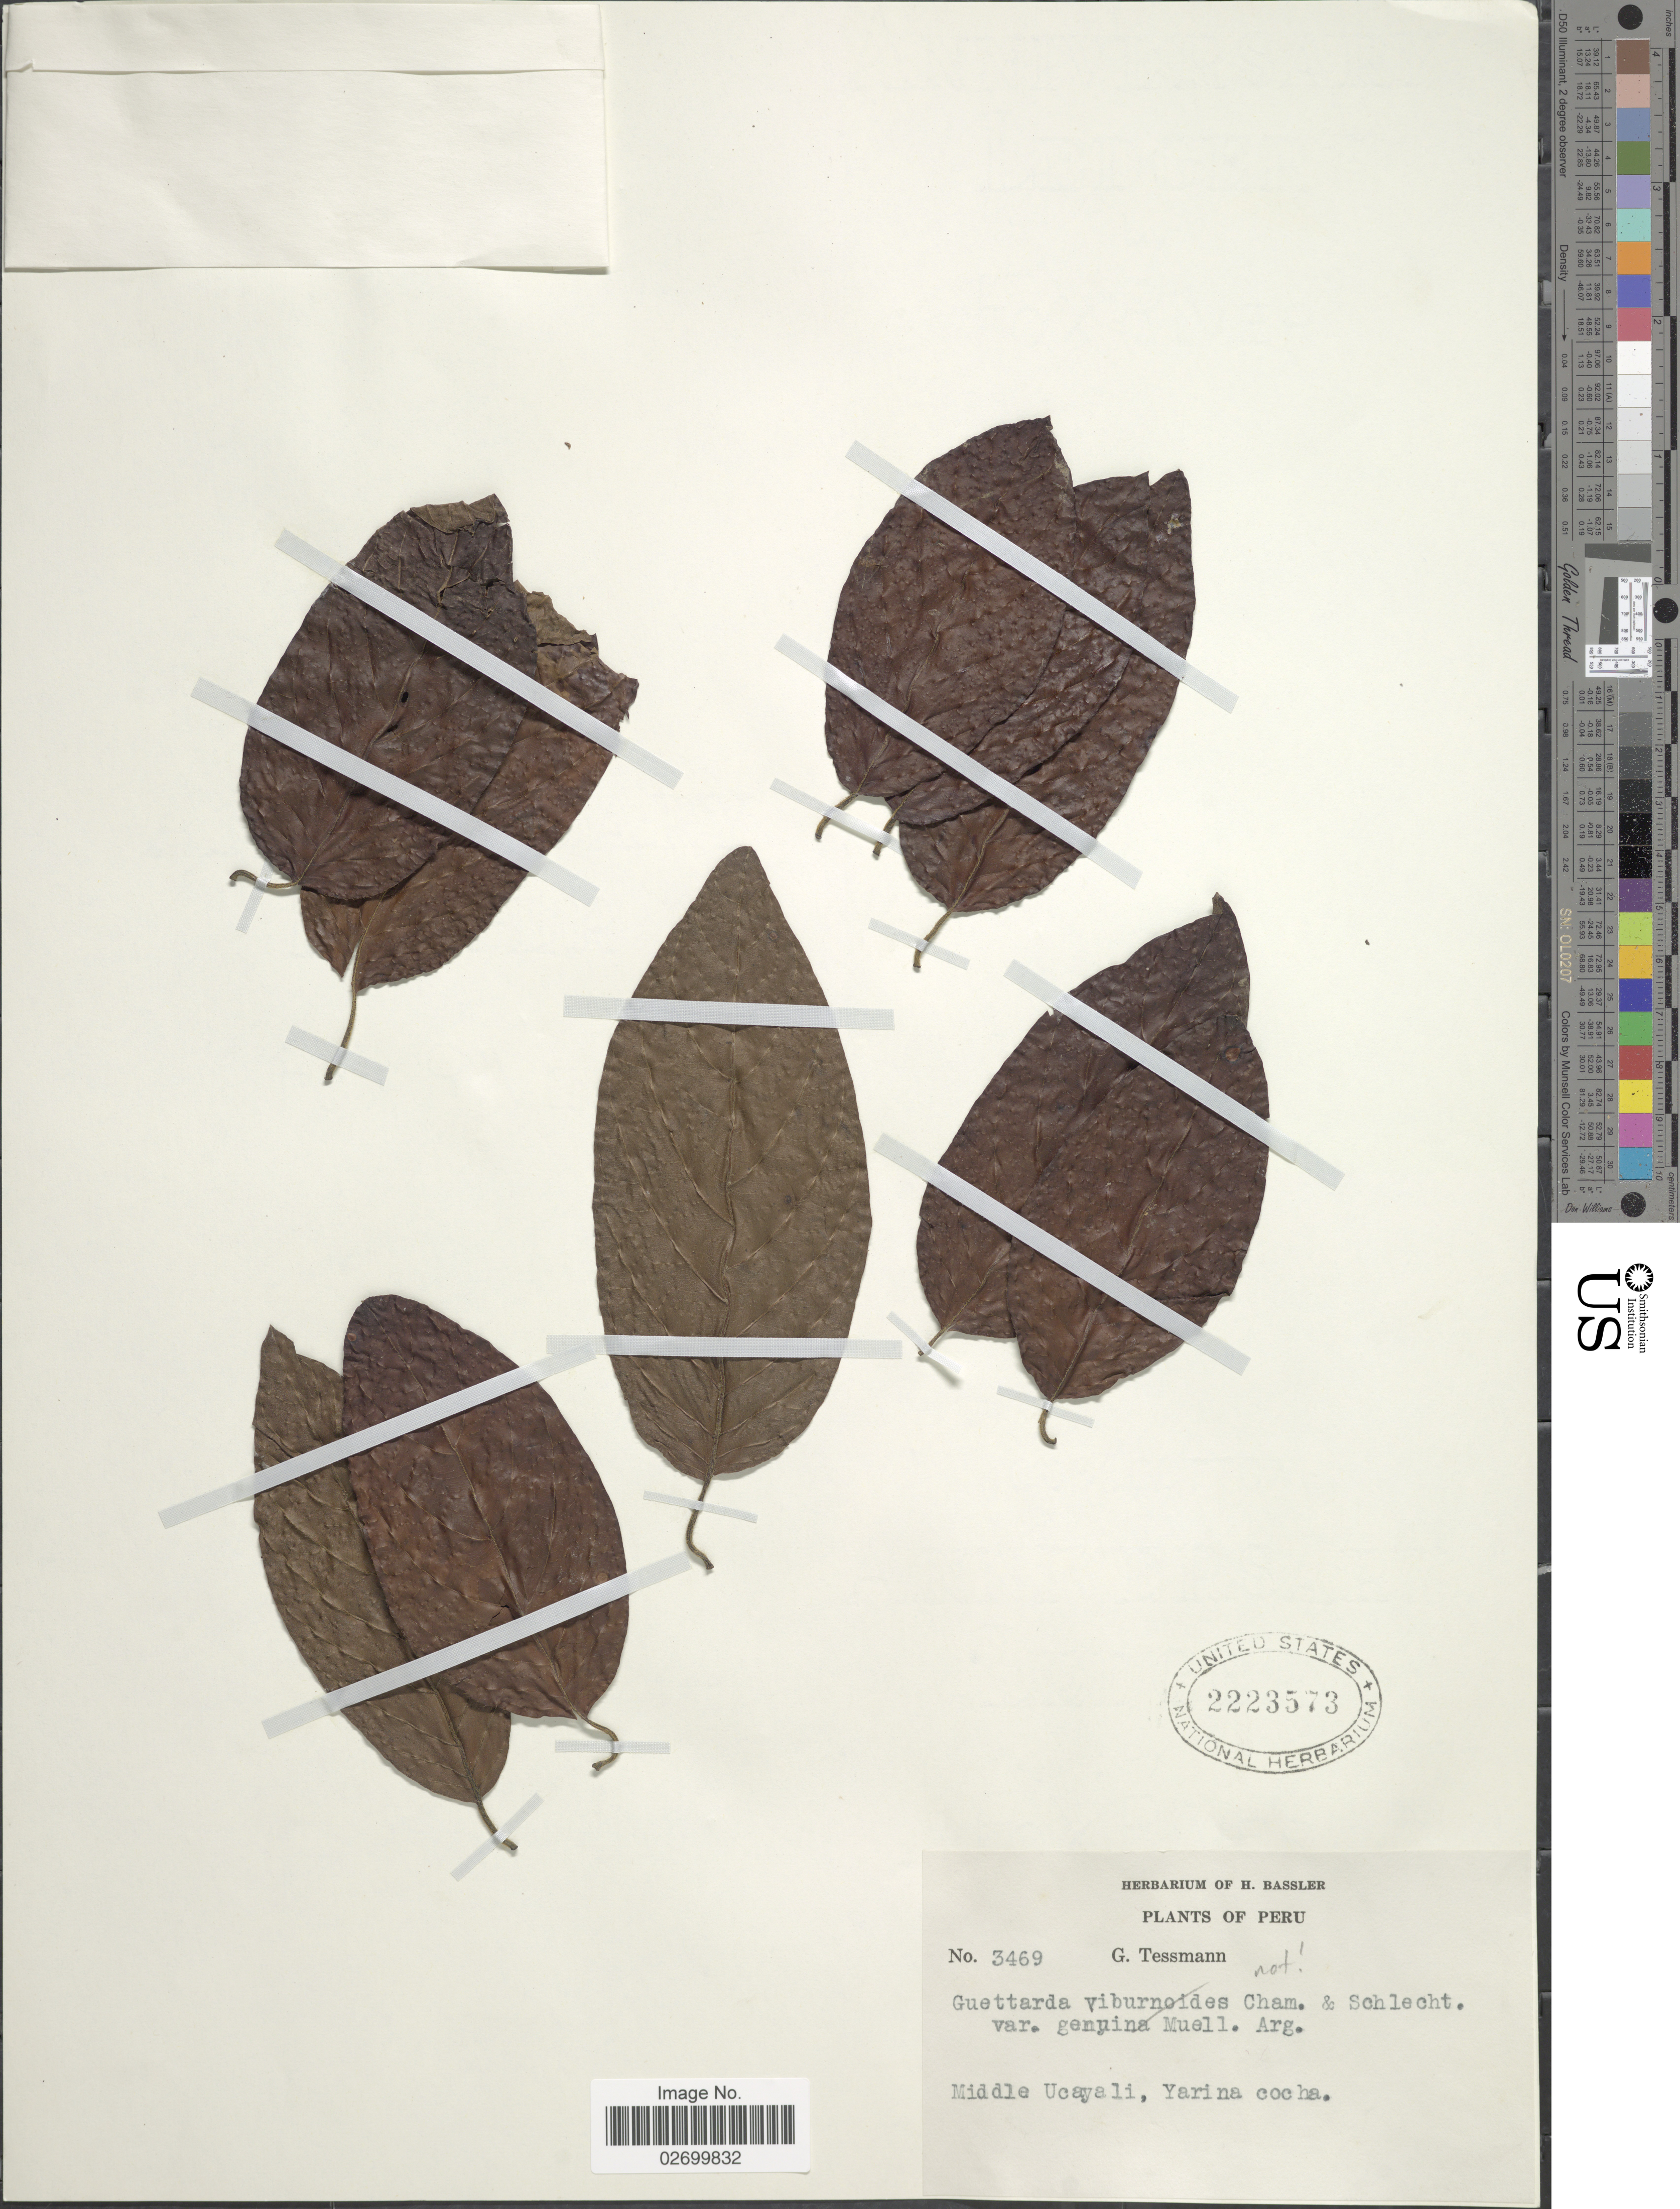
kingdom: Plantae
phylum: Tracheophyta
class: Magnoliopsida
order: Gentianales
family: Rubiaceae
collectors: G. Tessmann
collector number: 3469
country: Peru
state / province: Ucayali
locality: Middle Ucayali, Yarina cocha.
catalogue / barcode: US 2223573